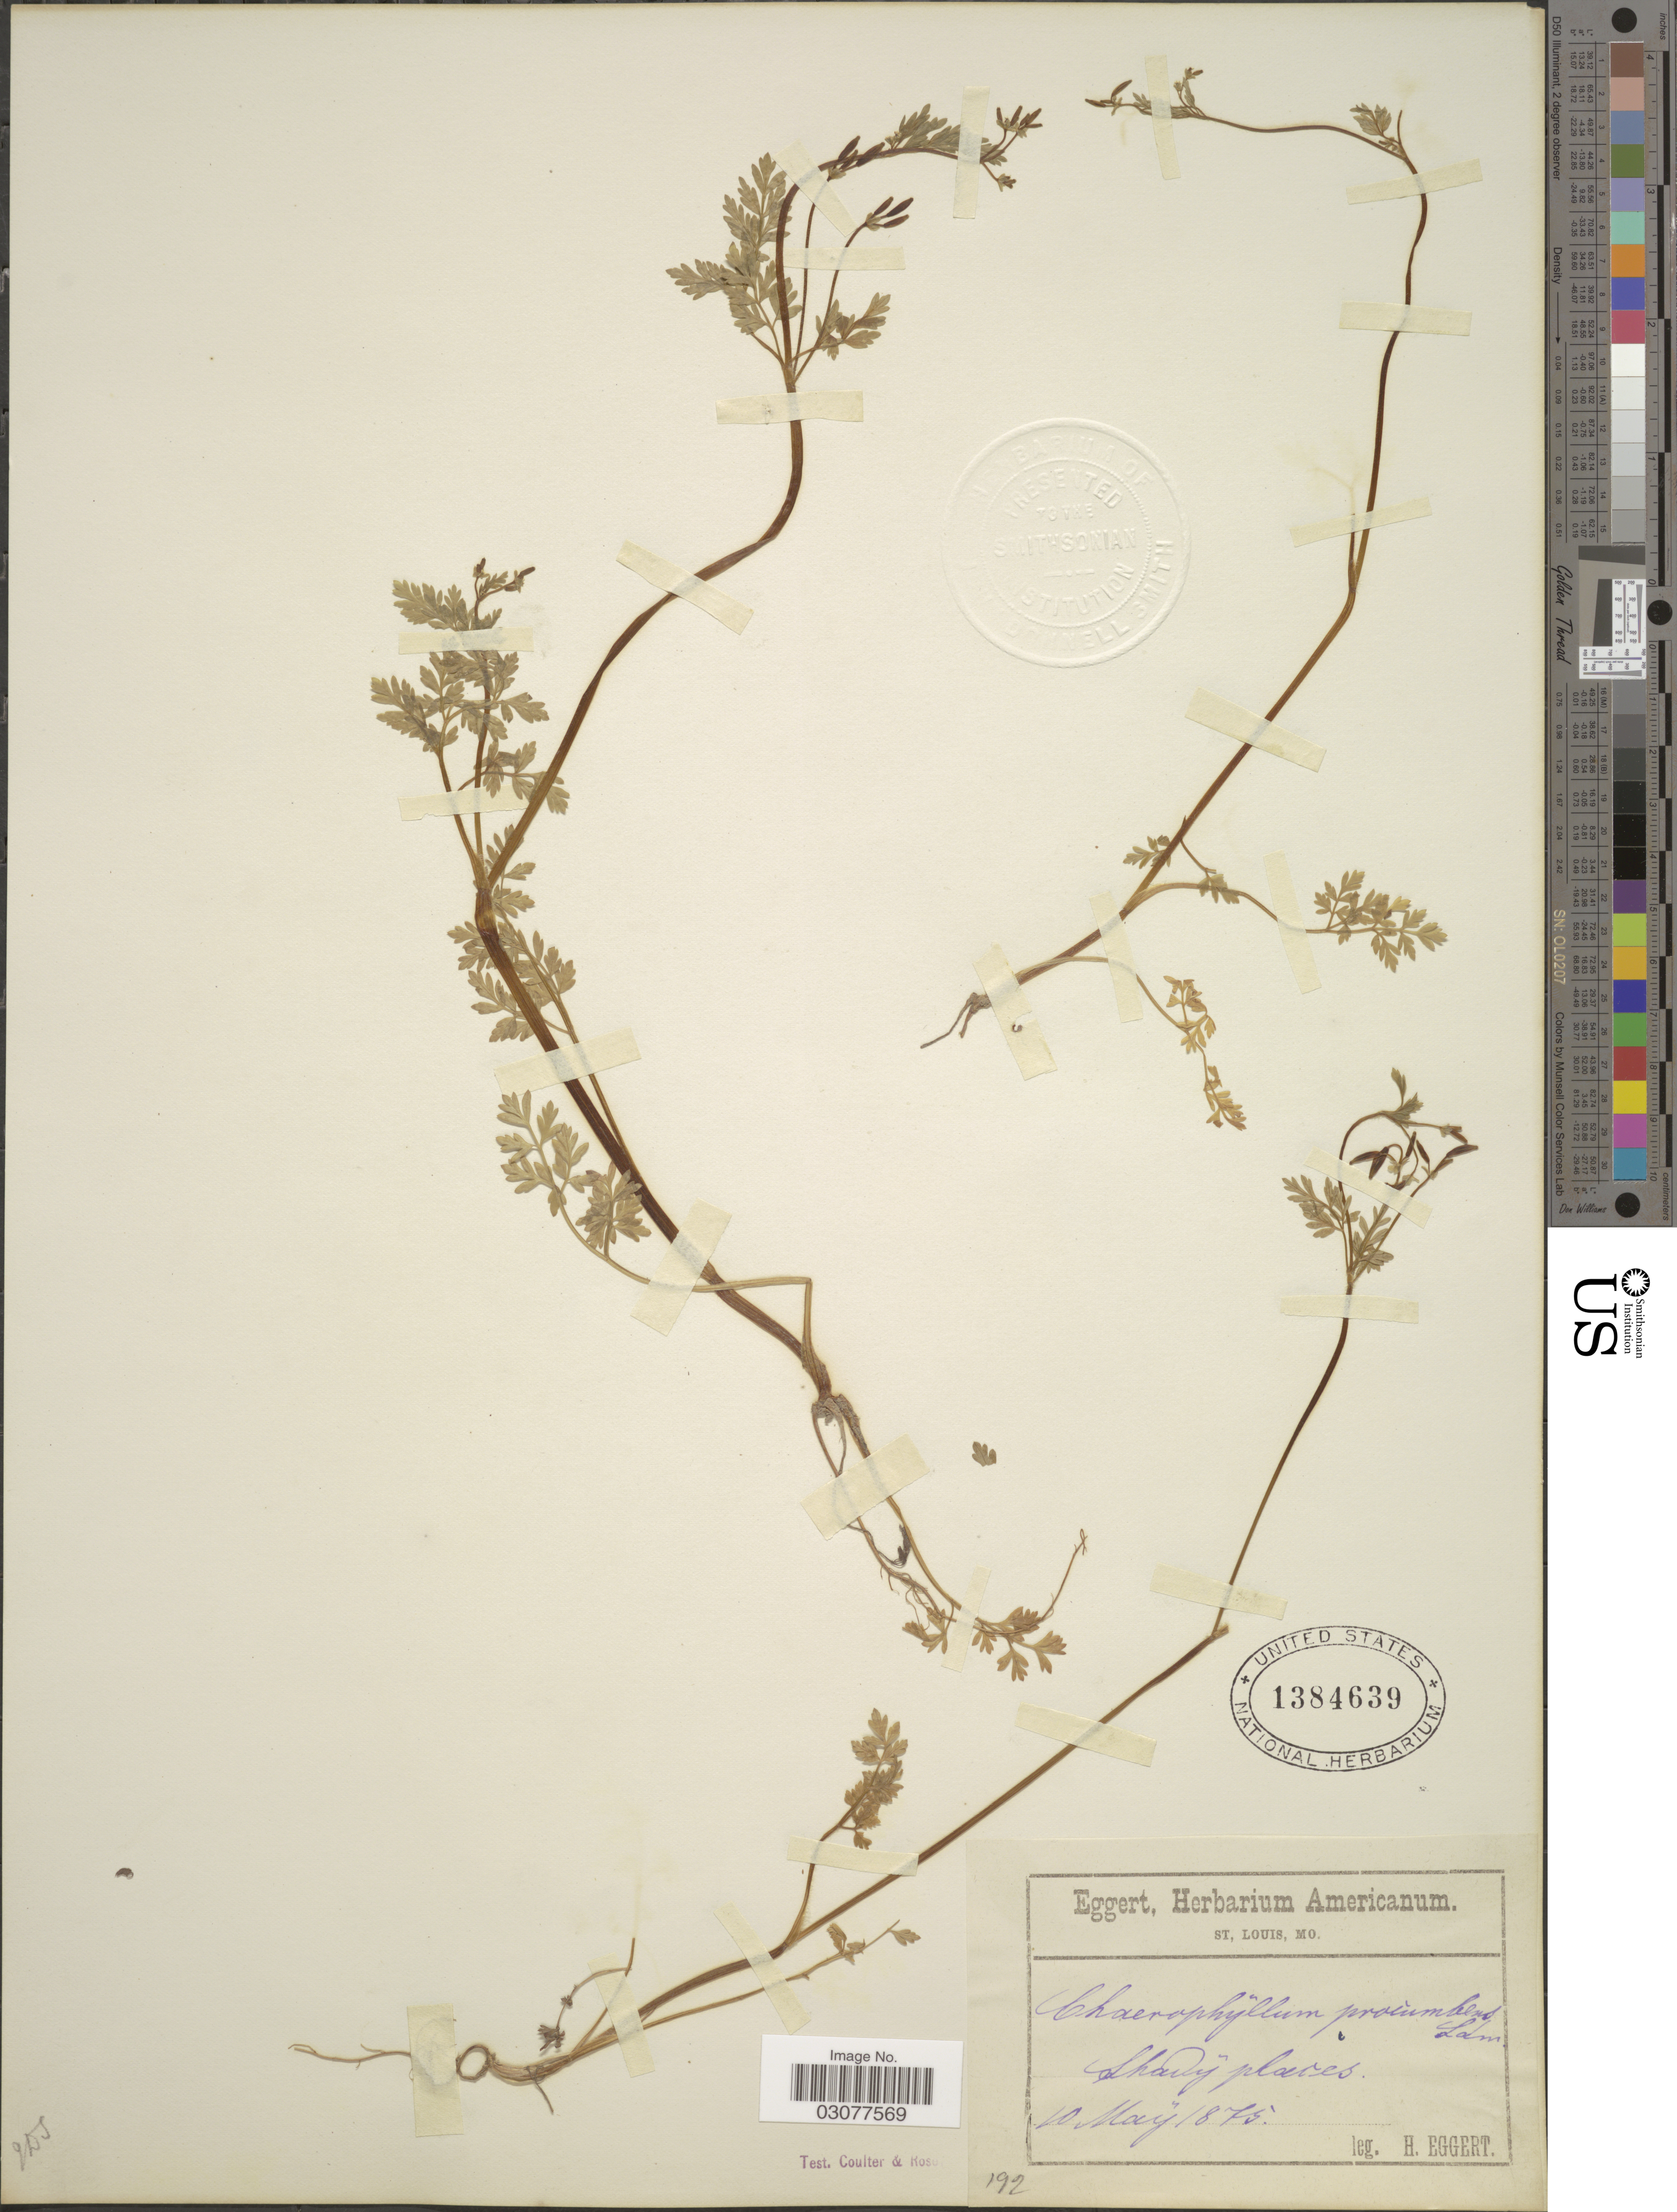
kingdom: Plantae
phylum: Tracheophyta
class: Magnoliopsida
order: Apiales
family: Apiaceae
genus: Chaerophyllum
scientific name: Chaerophyllum procumbens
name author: (L.) Crantz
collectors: H. Eggert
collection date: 1875-05-10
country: United States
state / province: Missouri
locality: St. Louis, Shady places.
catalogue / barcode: US 1384639